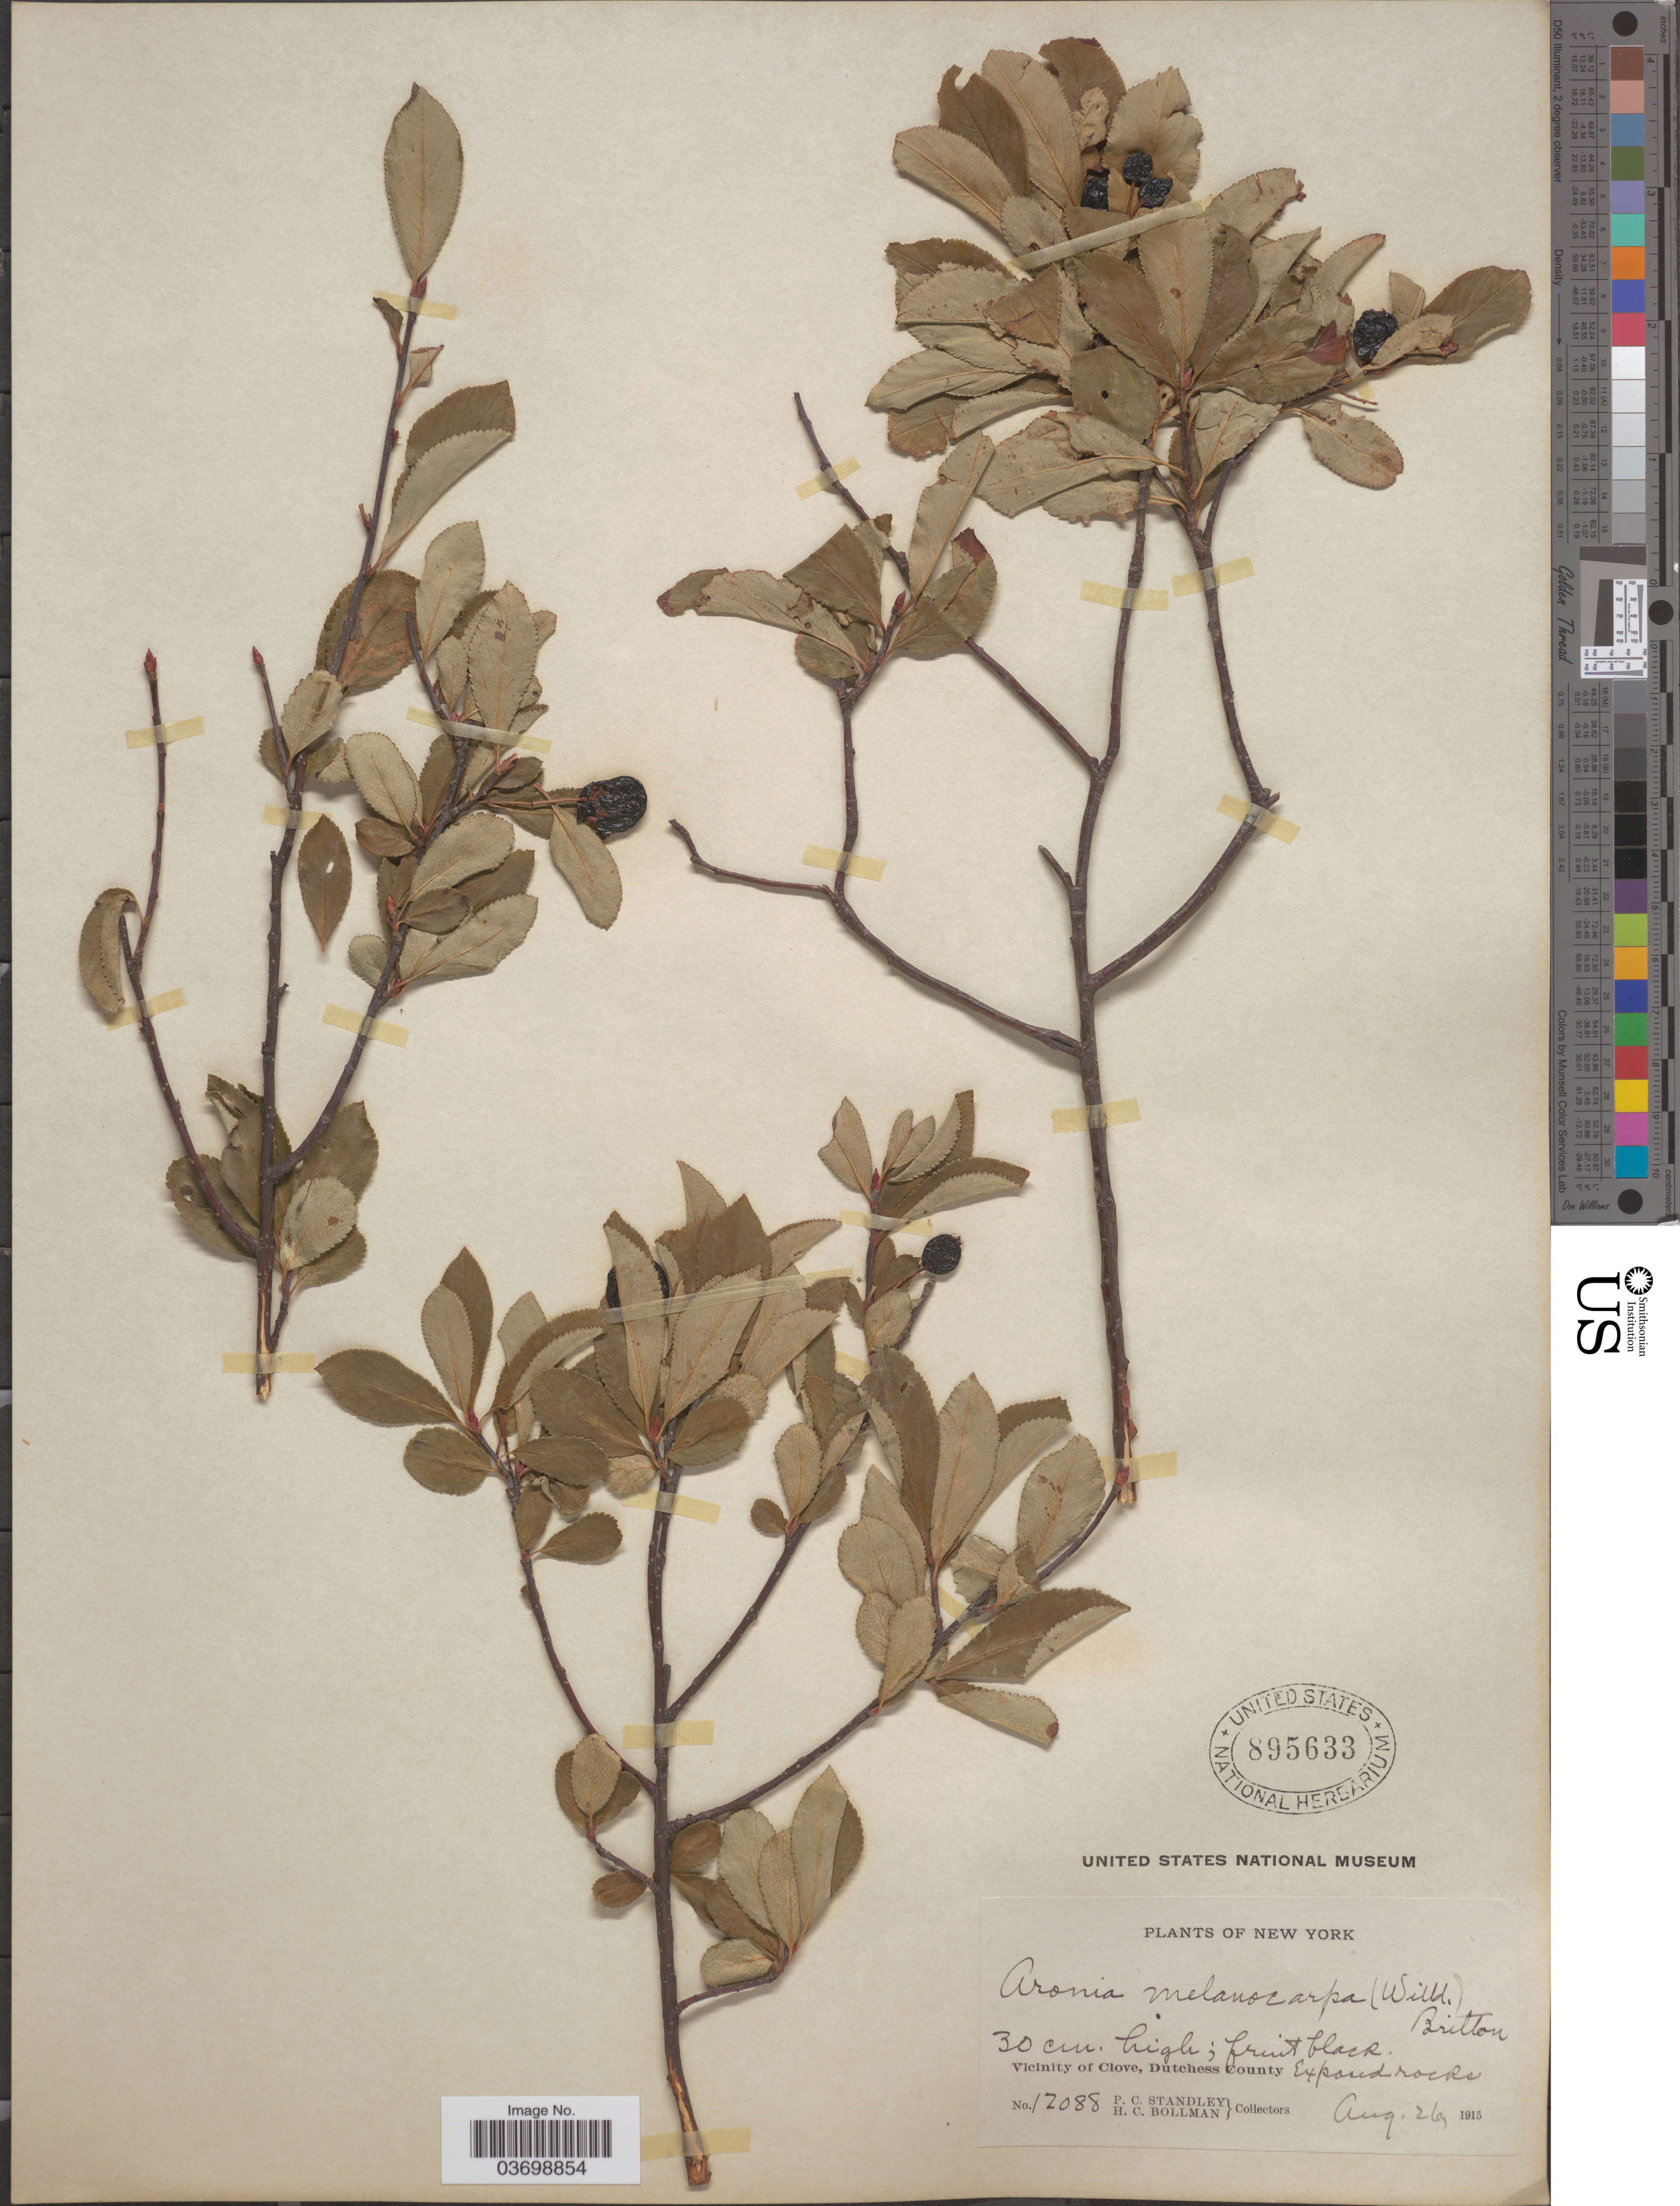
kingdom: Plantae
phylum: Tracheophyta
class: Magnoliopsida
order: Rosales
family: Rosaceae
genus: Aronia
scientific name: Aronia melanocarpa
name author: (Michx.) Elliott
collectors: P. C. Standley & H. C. Bollman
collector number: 12088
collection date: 1915-08-26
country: United States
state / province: New York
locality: Vicinity of Clove, Dutchess County.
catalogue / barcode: US 895633